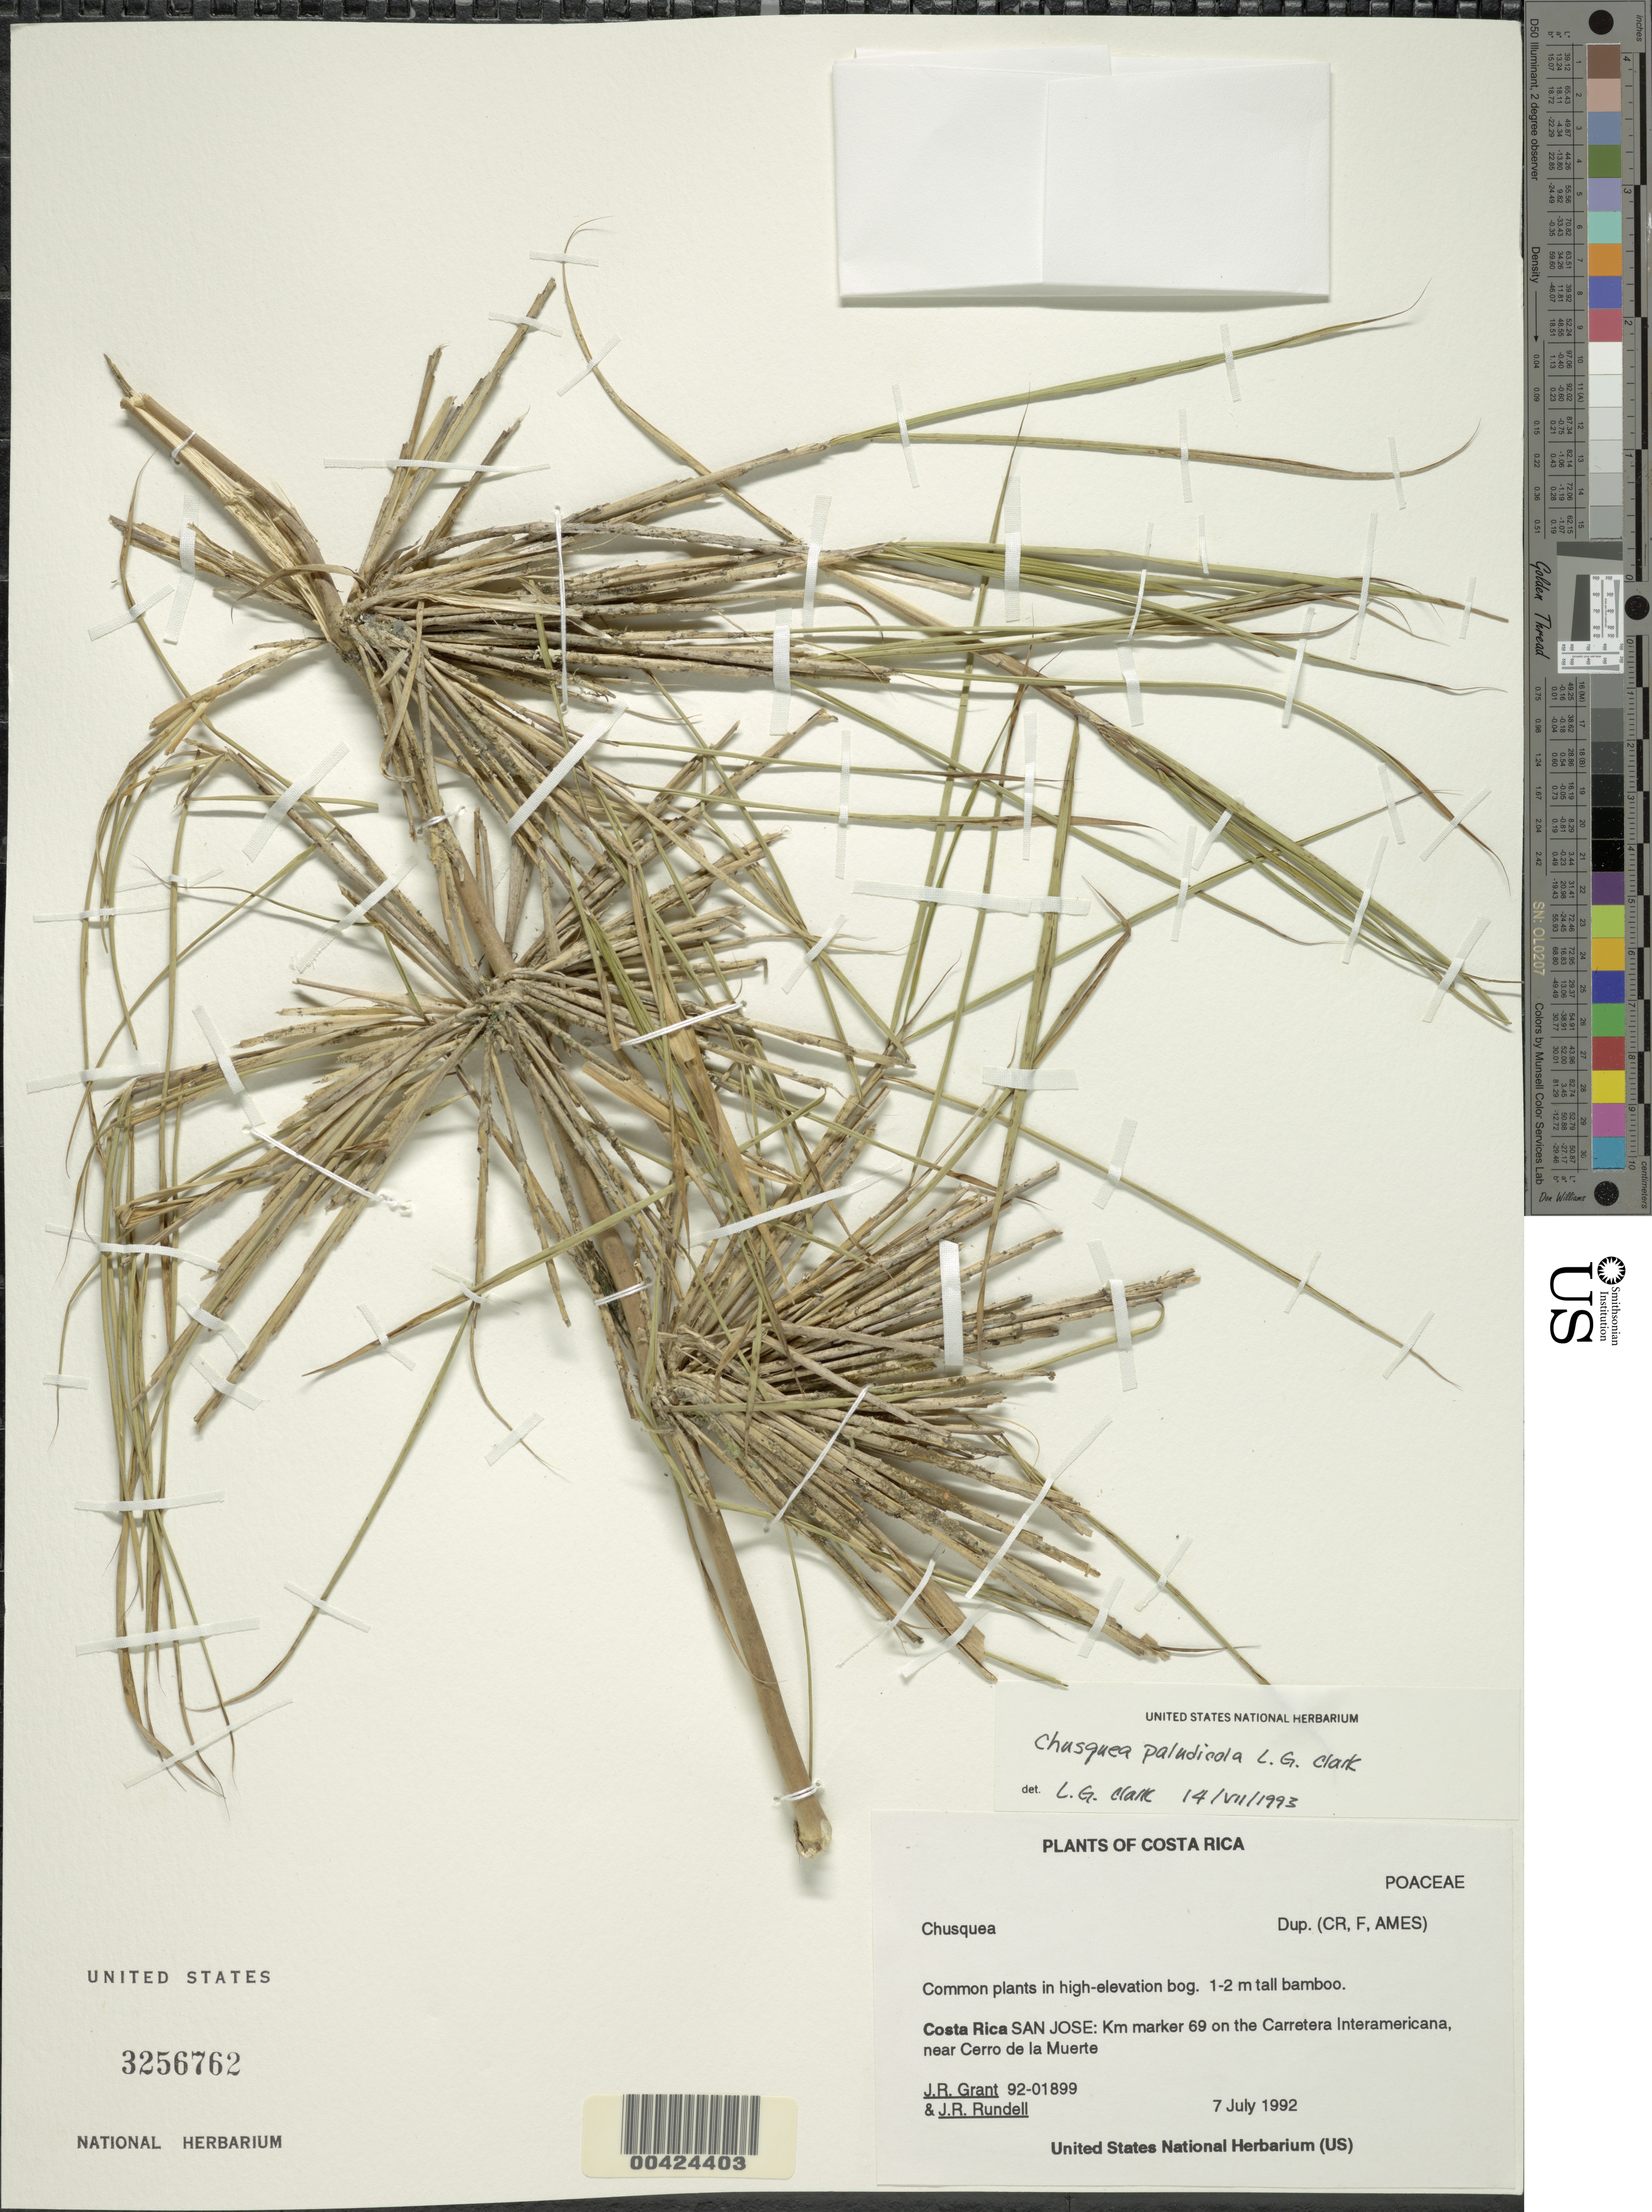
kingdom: Plantae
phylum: Tracheophyta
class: Liliopsida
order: Poales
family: Poaceae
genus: Chusquea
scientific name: Chusquea paludicola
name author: L.G. Clark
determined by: Clark, Lynn G., (ISC), Iowa State University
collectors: J. R. Grant & J. R. Rundell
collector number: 92-01899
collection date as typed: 07 Jul 1992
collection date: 1992-07-07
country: Costa Rica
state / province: San José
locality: Marker 69 on carretera interamericana; near cerro de la muerte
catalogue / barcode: US 3256762